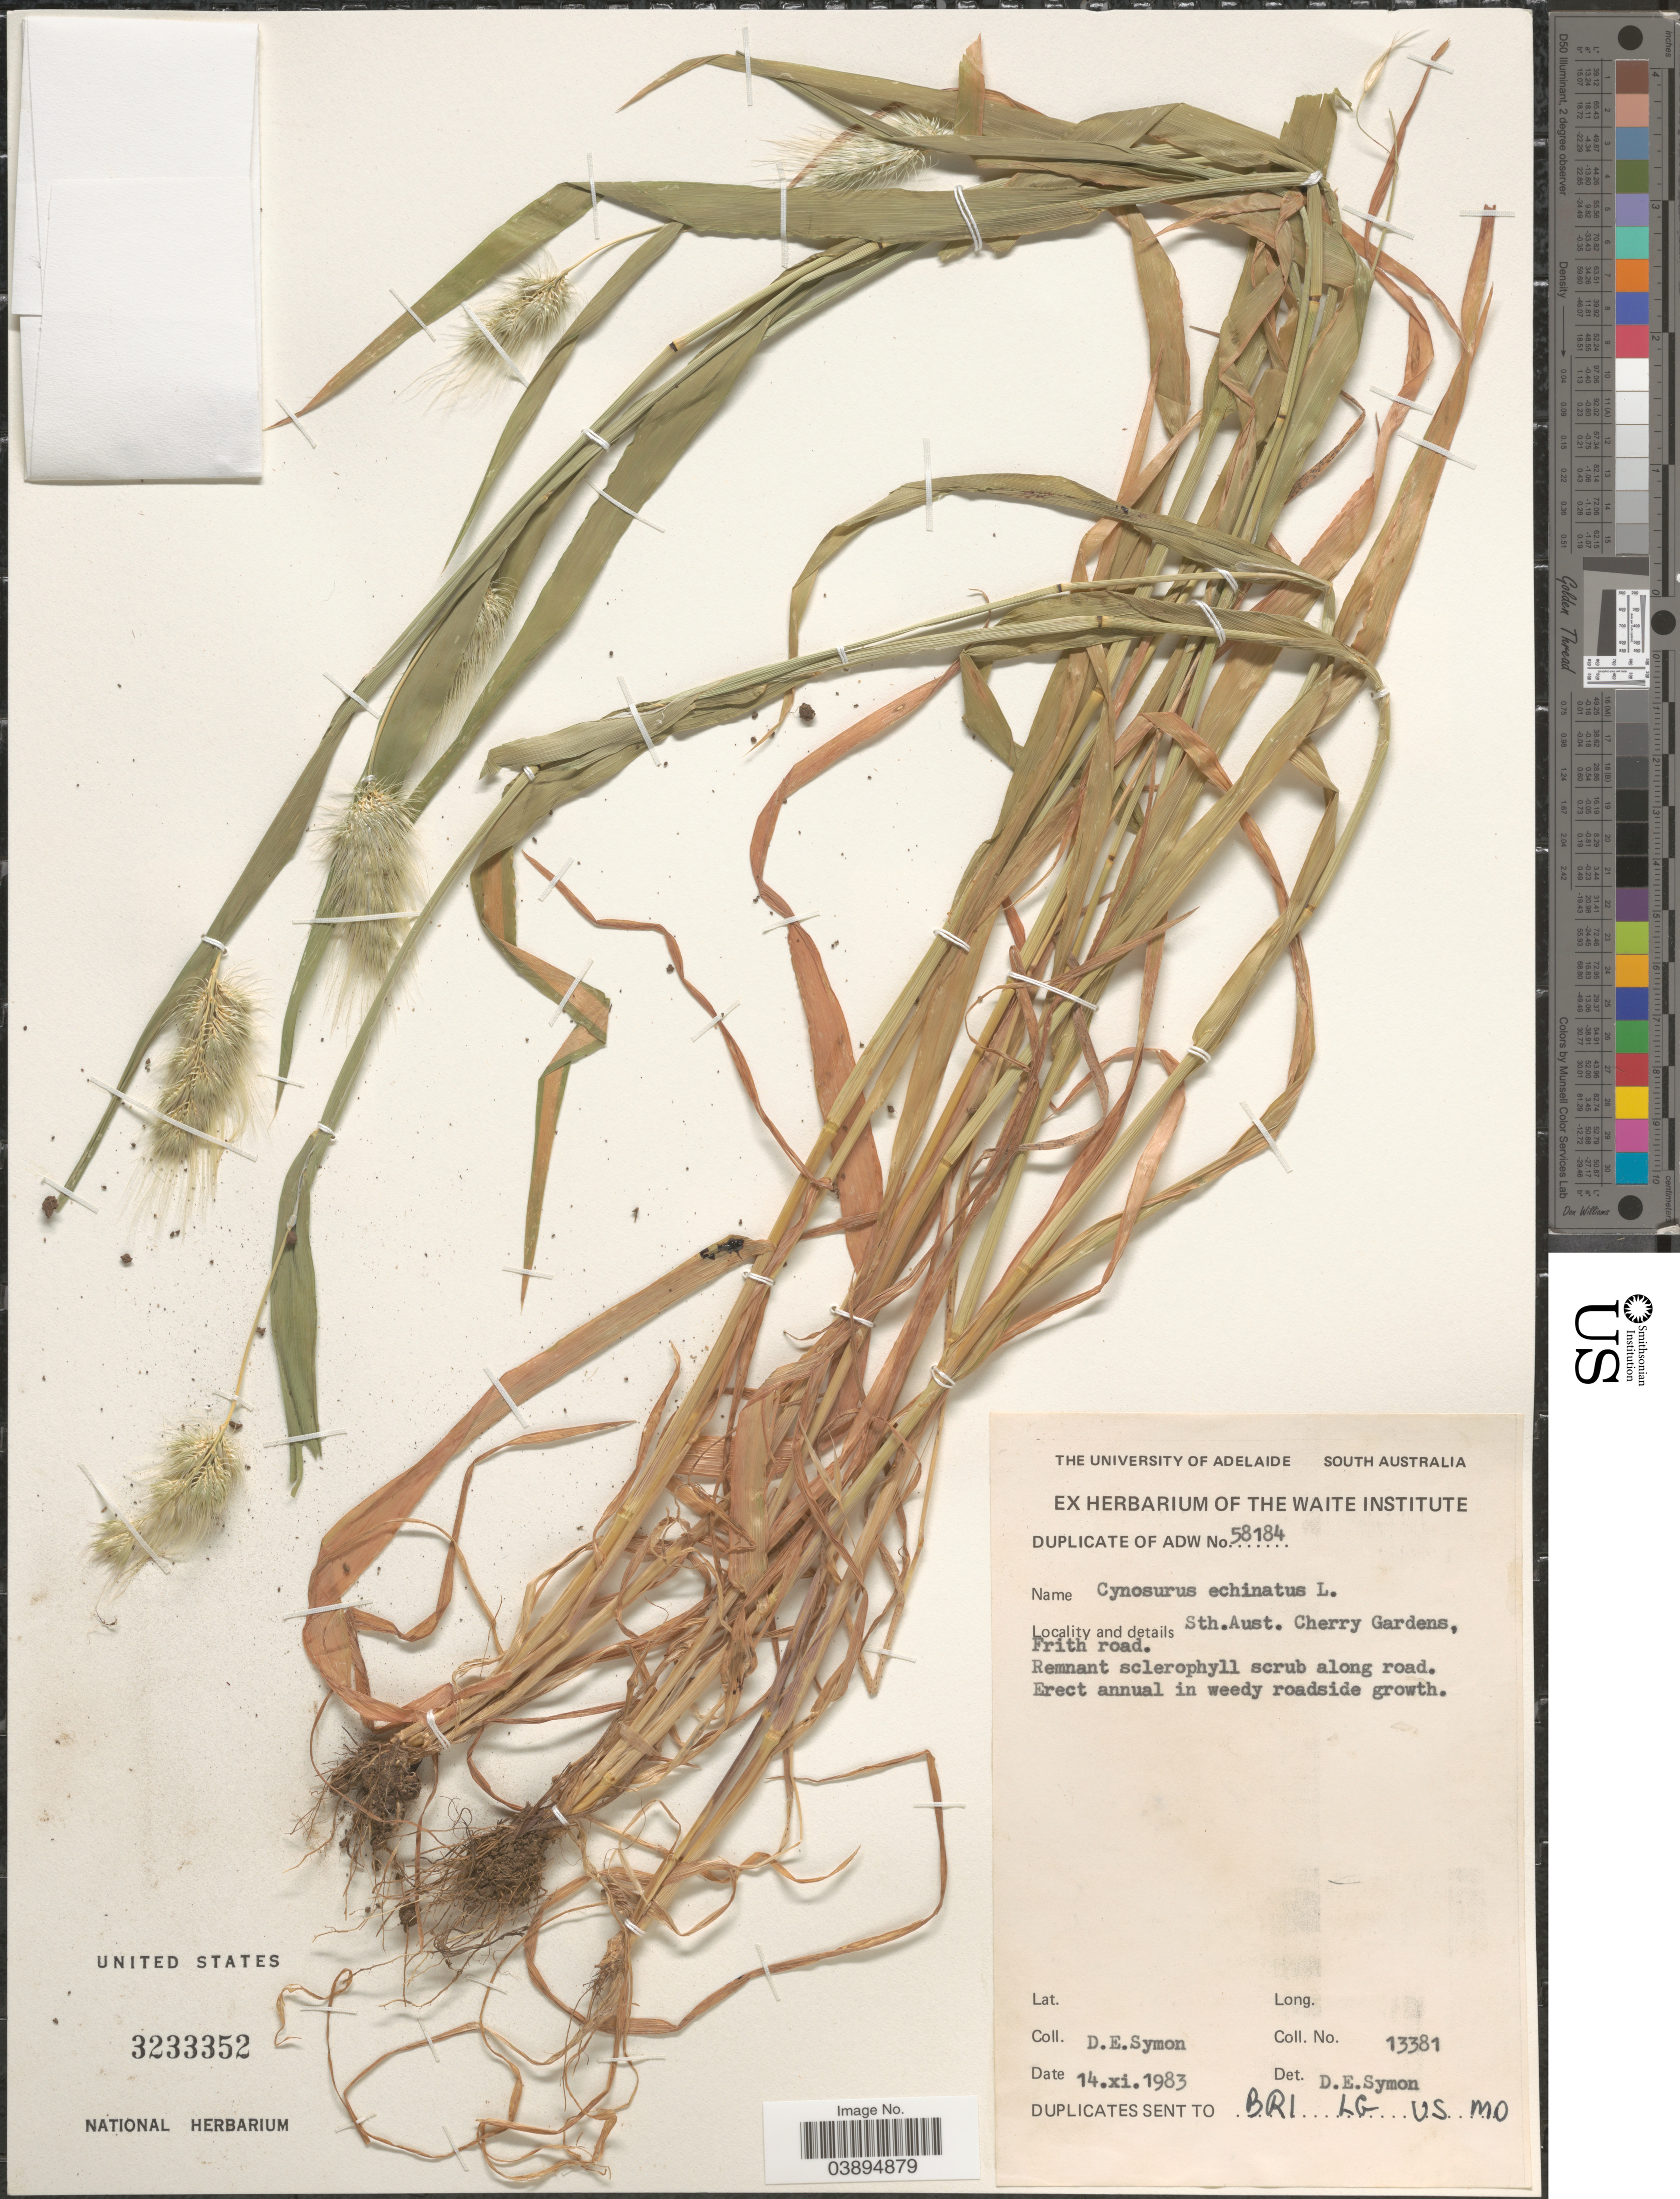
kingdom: Plantae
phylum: Tracheophyta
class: Liliopsida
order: Poales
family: Poaceae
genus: Cynosurus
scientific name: Cynosurus echinatus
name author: L.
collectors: D. Symon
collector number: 13381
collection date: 1983-11-14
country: Australia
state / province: South Australia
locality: Sth. Aust. Cherry Gardens, Frith road.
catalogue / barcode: US 3233352